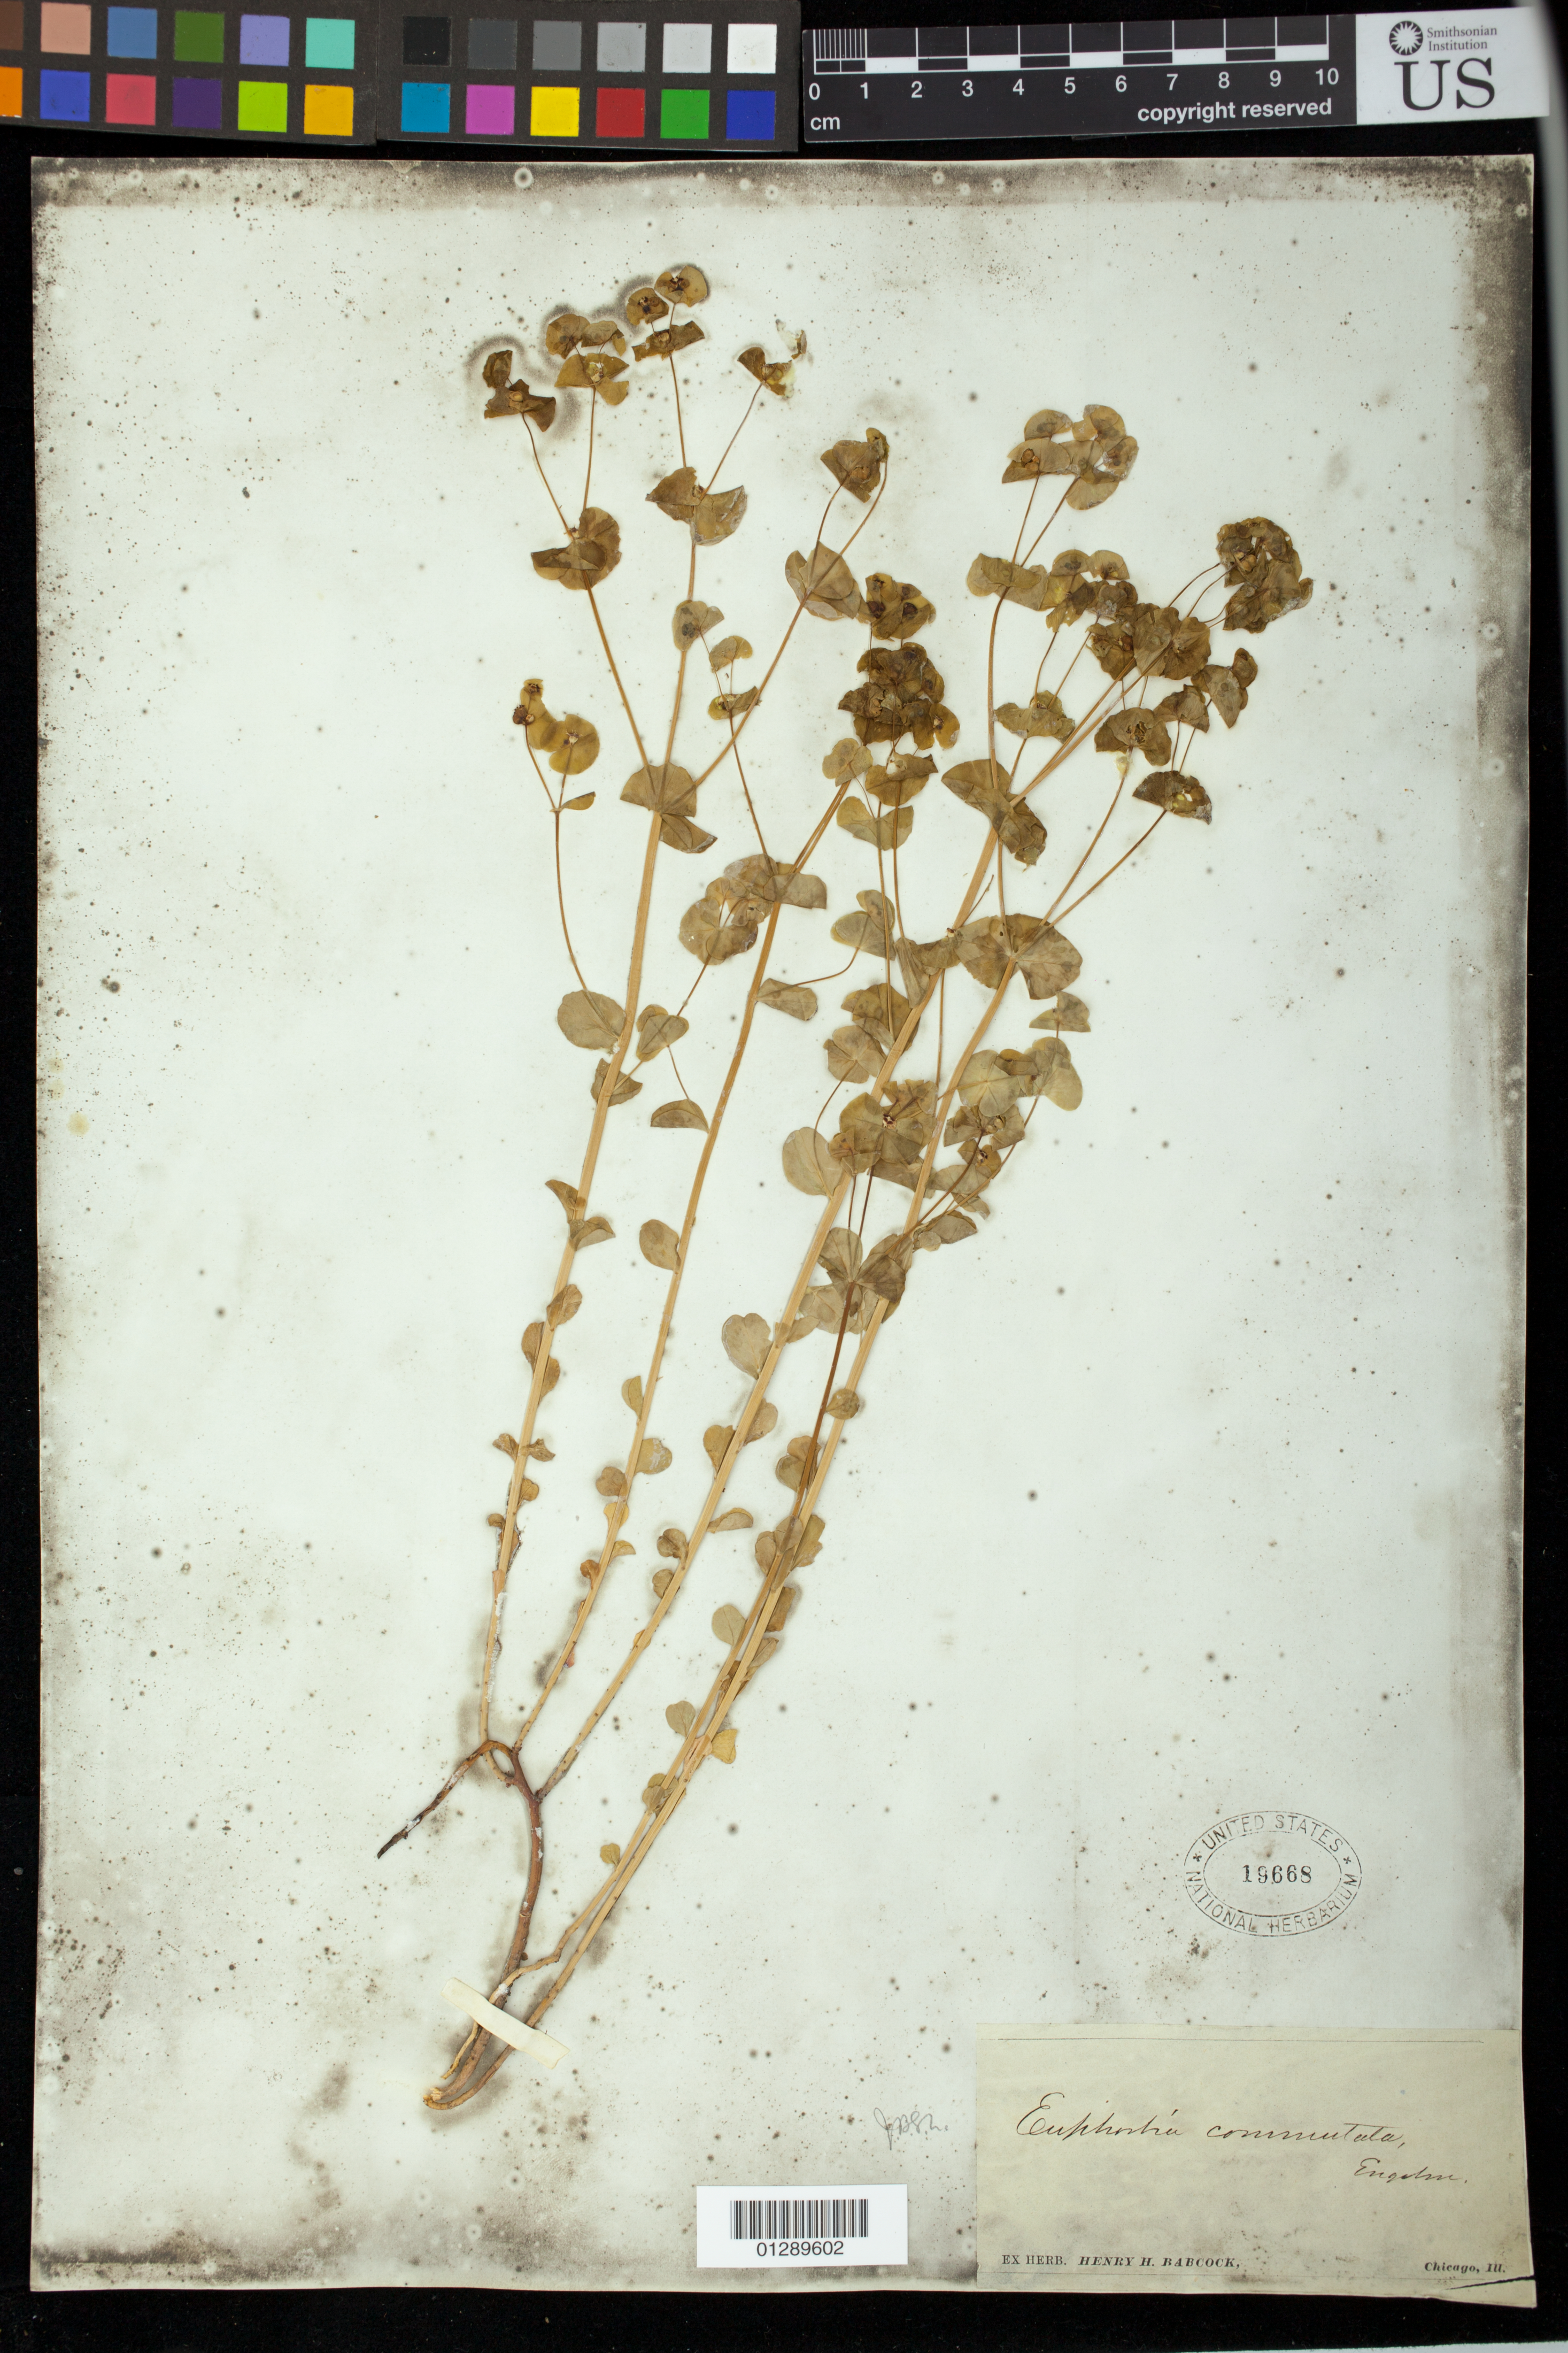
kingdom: Plantae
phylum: Tracheophyta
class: Magnoliopsida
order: Malpighiales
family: Euphorbiaceae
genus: Euphorbia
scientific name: Euphorbia commutata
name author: Engelm. ex A. Gray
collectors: H. Babcock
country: United States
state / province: Illinois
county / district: Cook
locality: Chicago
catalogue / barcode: US 19668